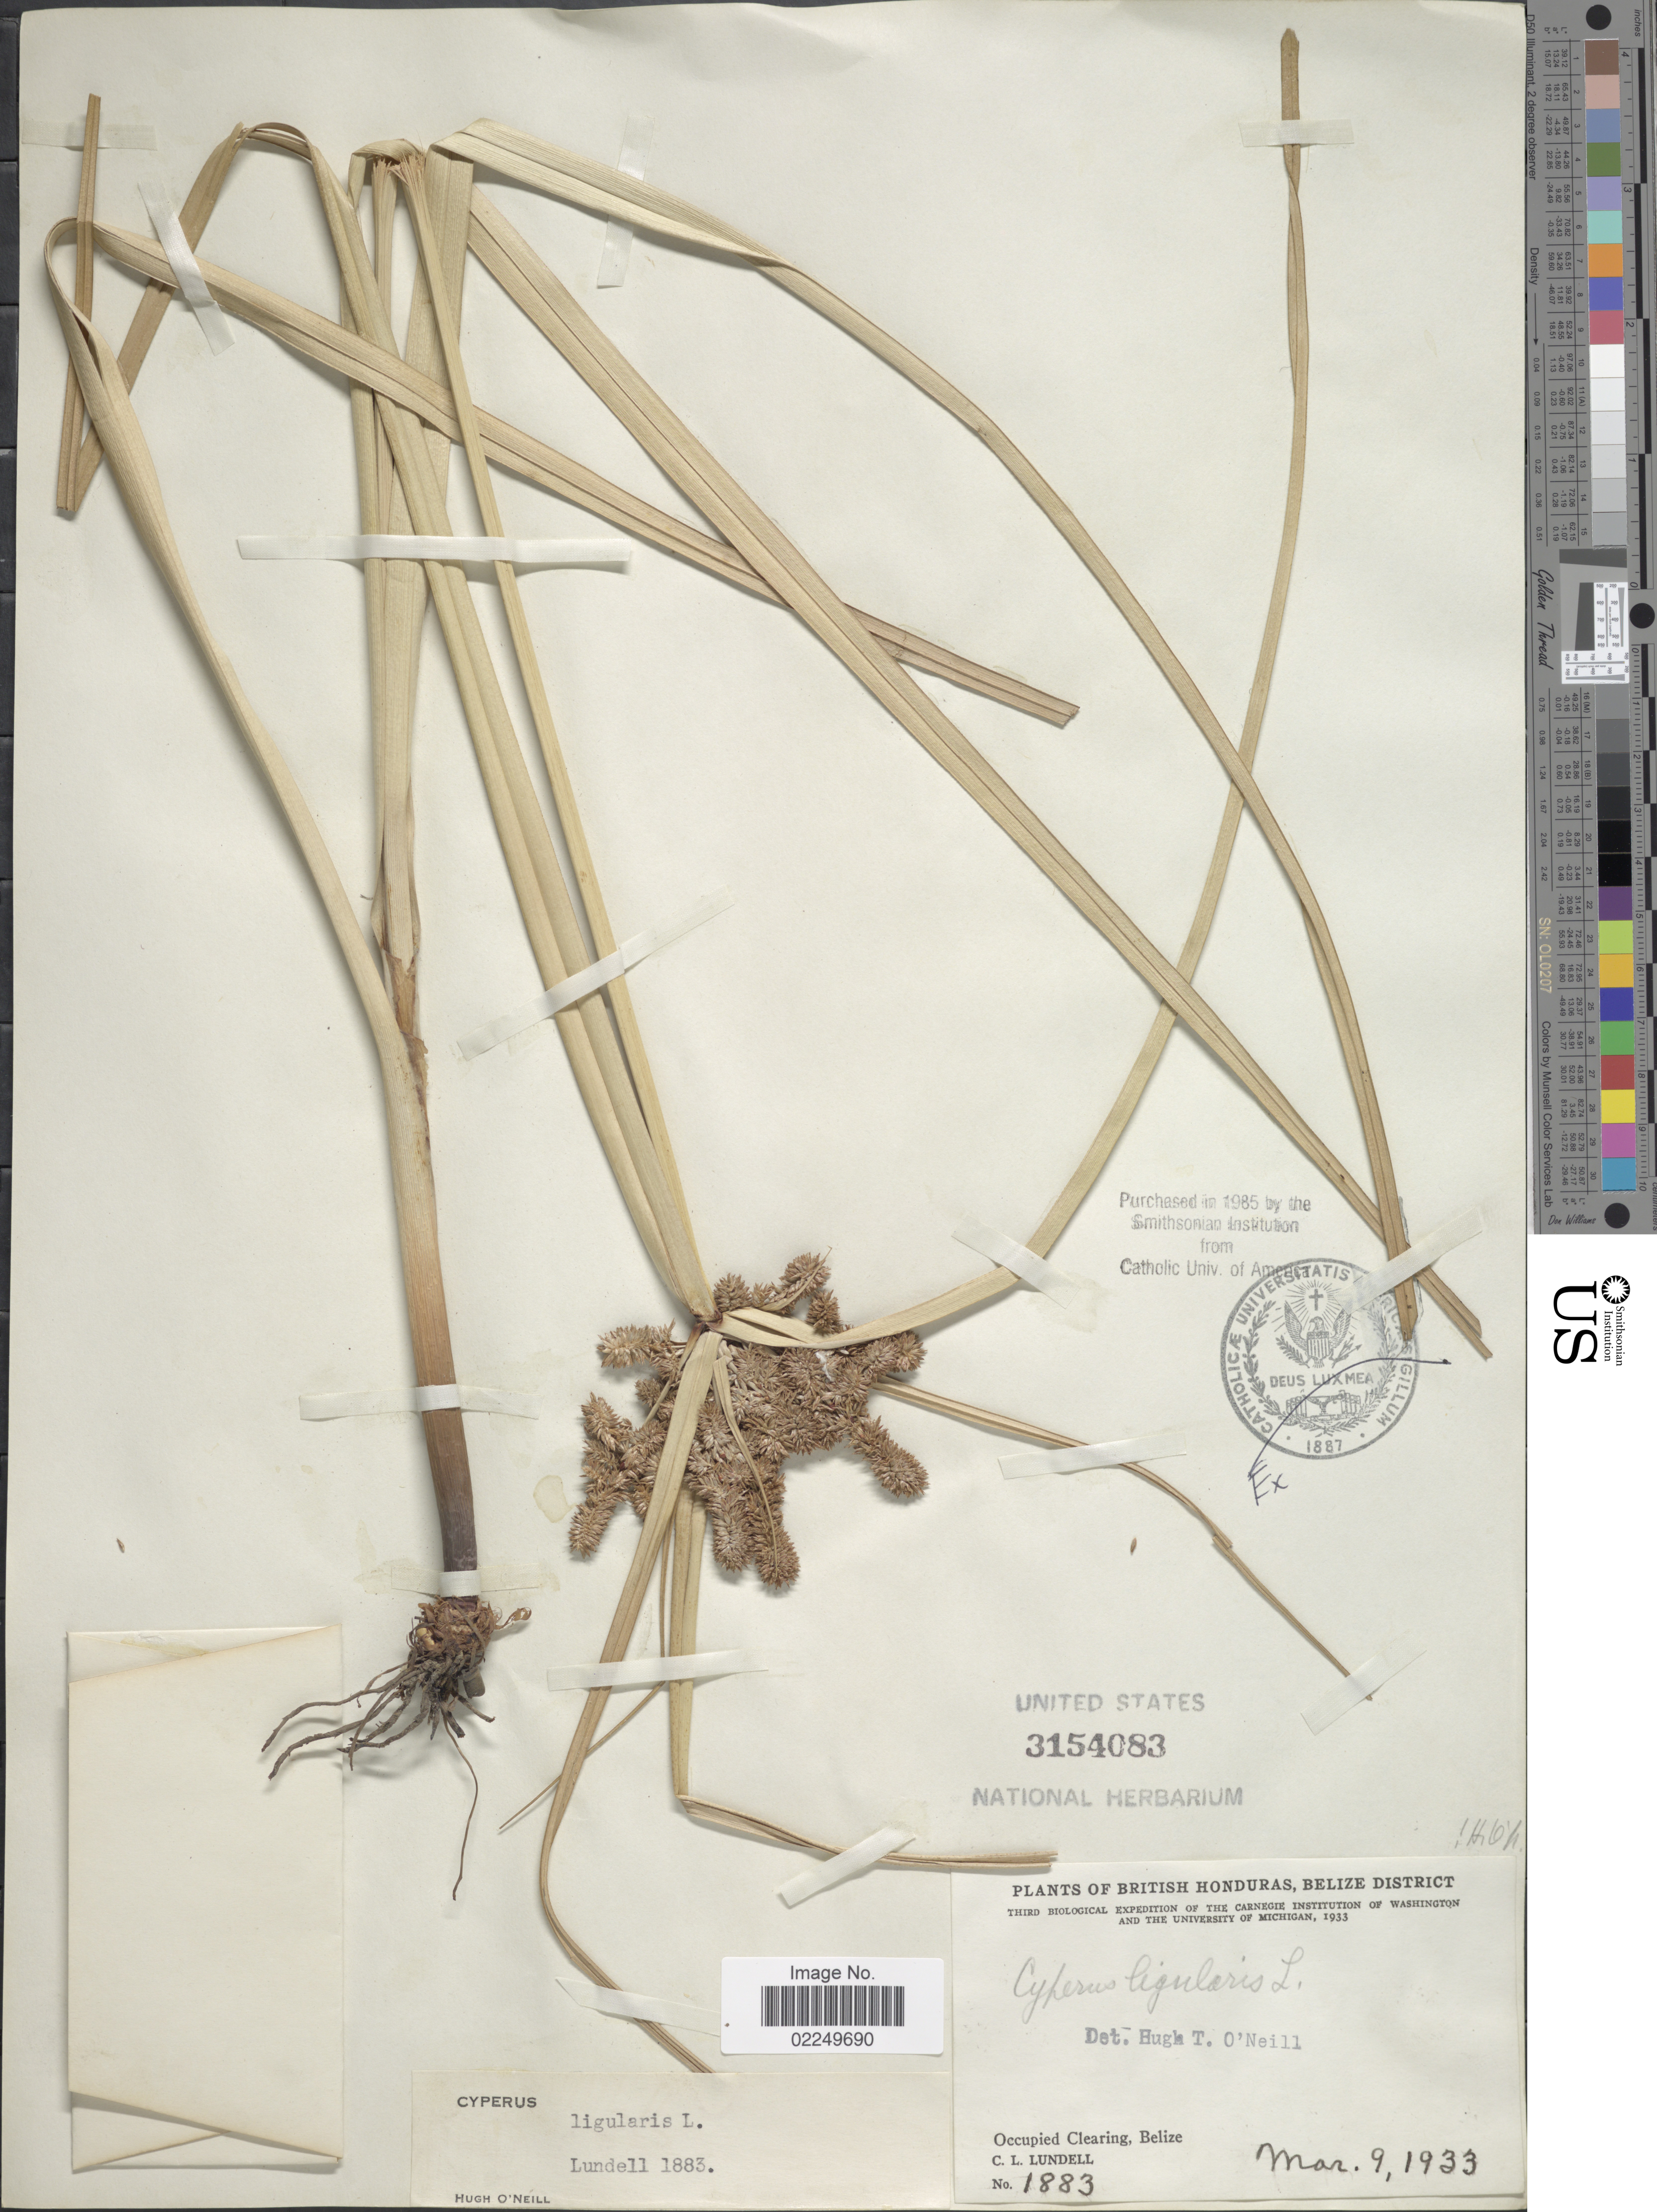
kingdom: Plantae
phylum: Tracheophyta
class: Liliopsida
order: Poales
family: Cyperaceae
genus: Cyperus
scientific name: Cyperus ligularis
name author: L.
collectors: C. L. Lundell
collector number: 1883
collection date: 1933-03-09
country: Belize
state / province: Belize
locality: British Honduras, Belize District, Occupied Clearing, Belize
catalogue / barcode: US 3154083